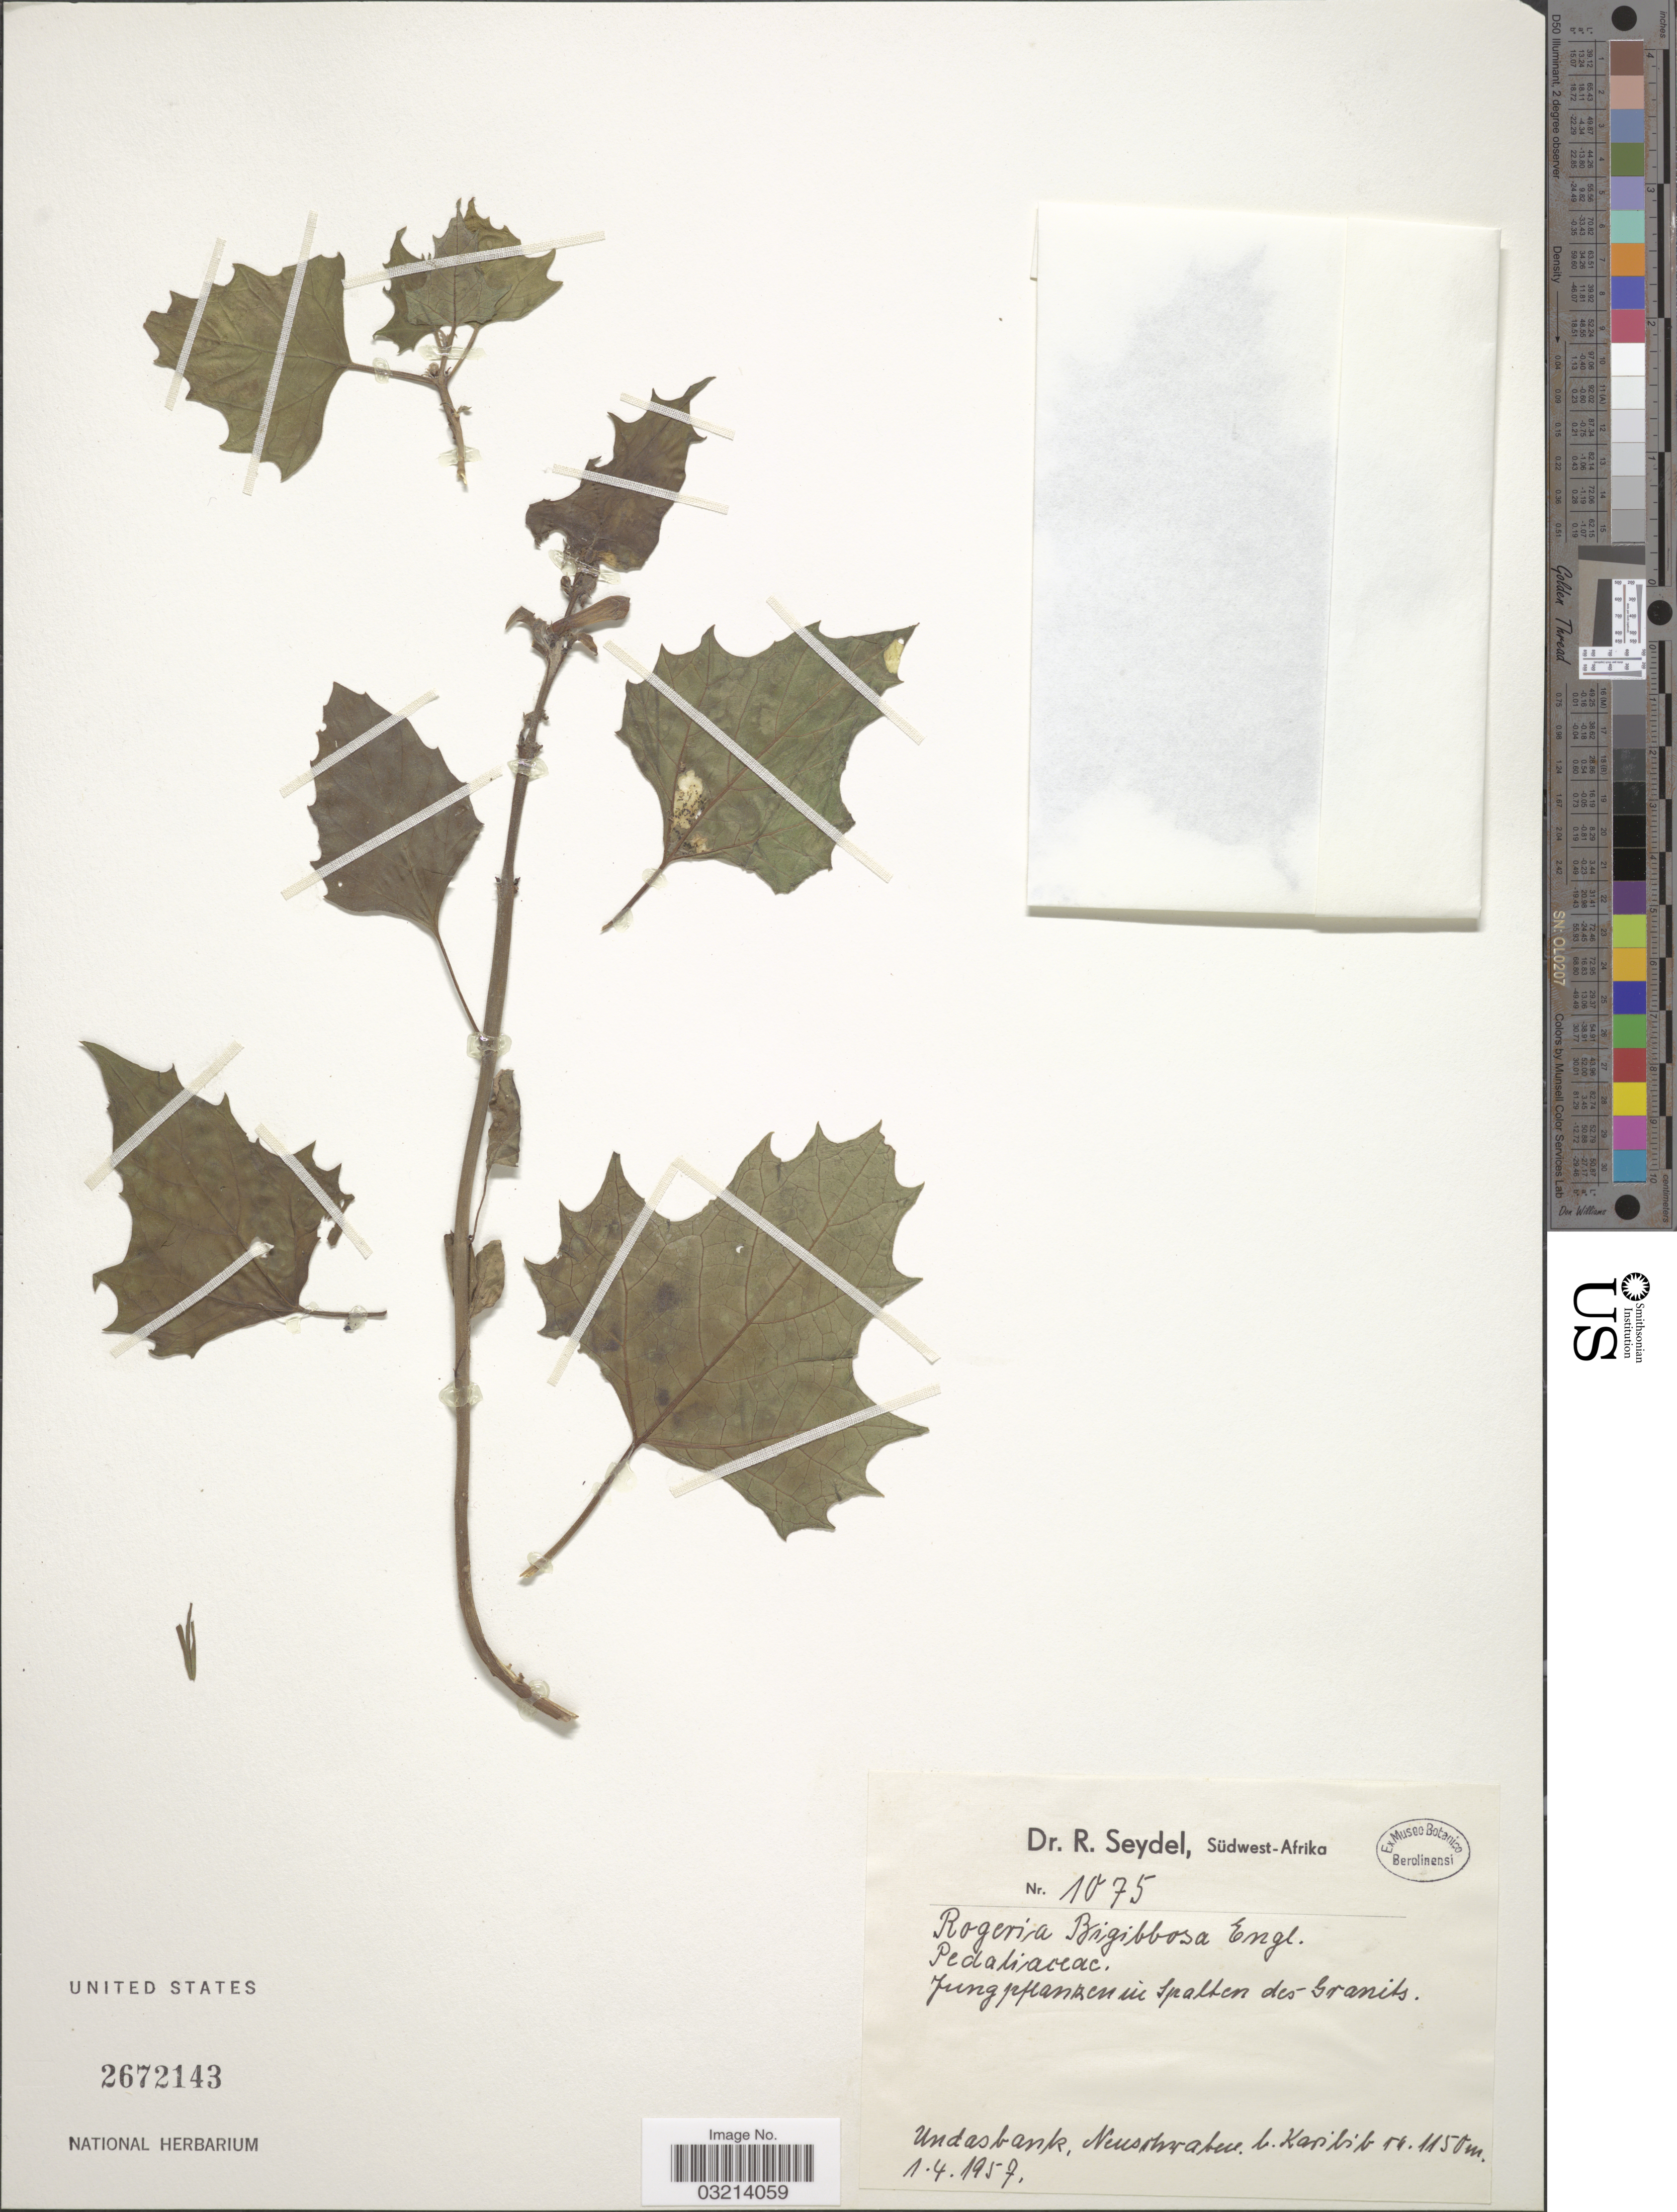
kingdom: Plantae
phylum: Tracheophyta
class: Magnoliopsida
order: Lamiales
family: Pedaliaceae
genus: Rogeria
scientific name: Rogeria bigibbosa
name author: Engl.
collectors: R. Seydel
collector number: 1075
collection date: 1957-04-01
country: Namibia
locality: Südwest-Afrika. Undasbank, Neuschwaben. b. Karibib.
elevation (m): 1150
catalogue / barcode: US 2672143